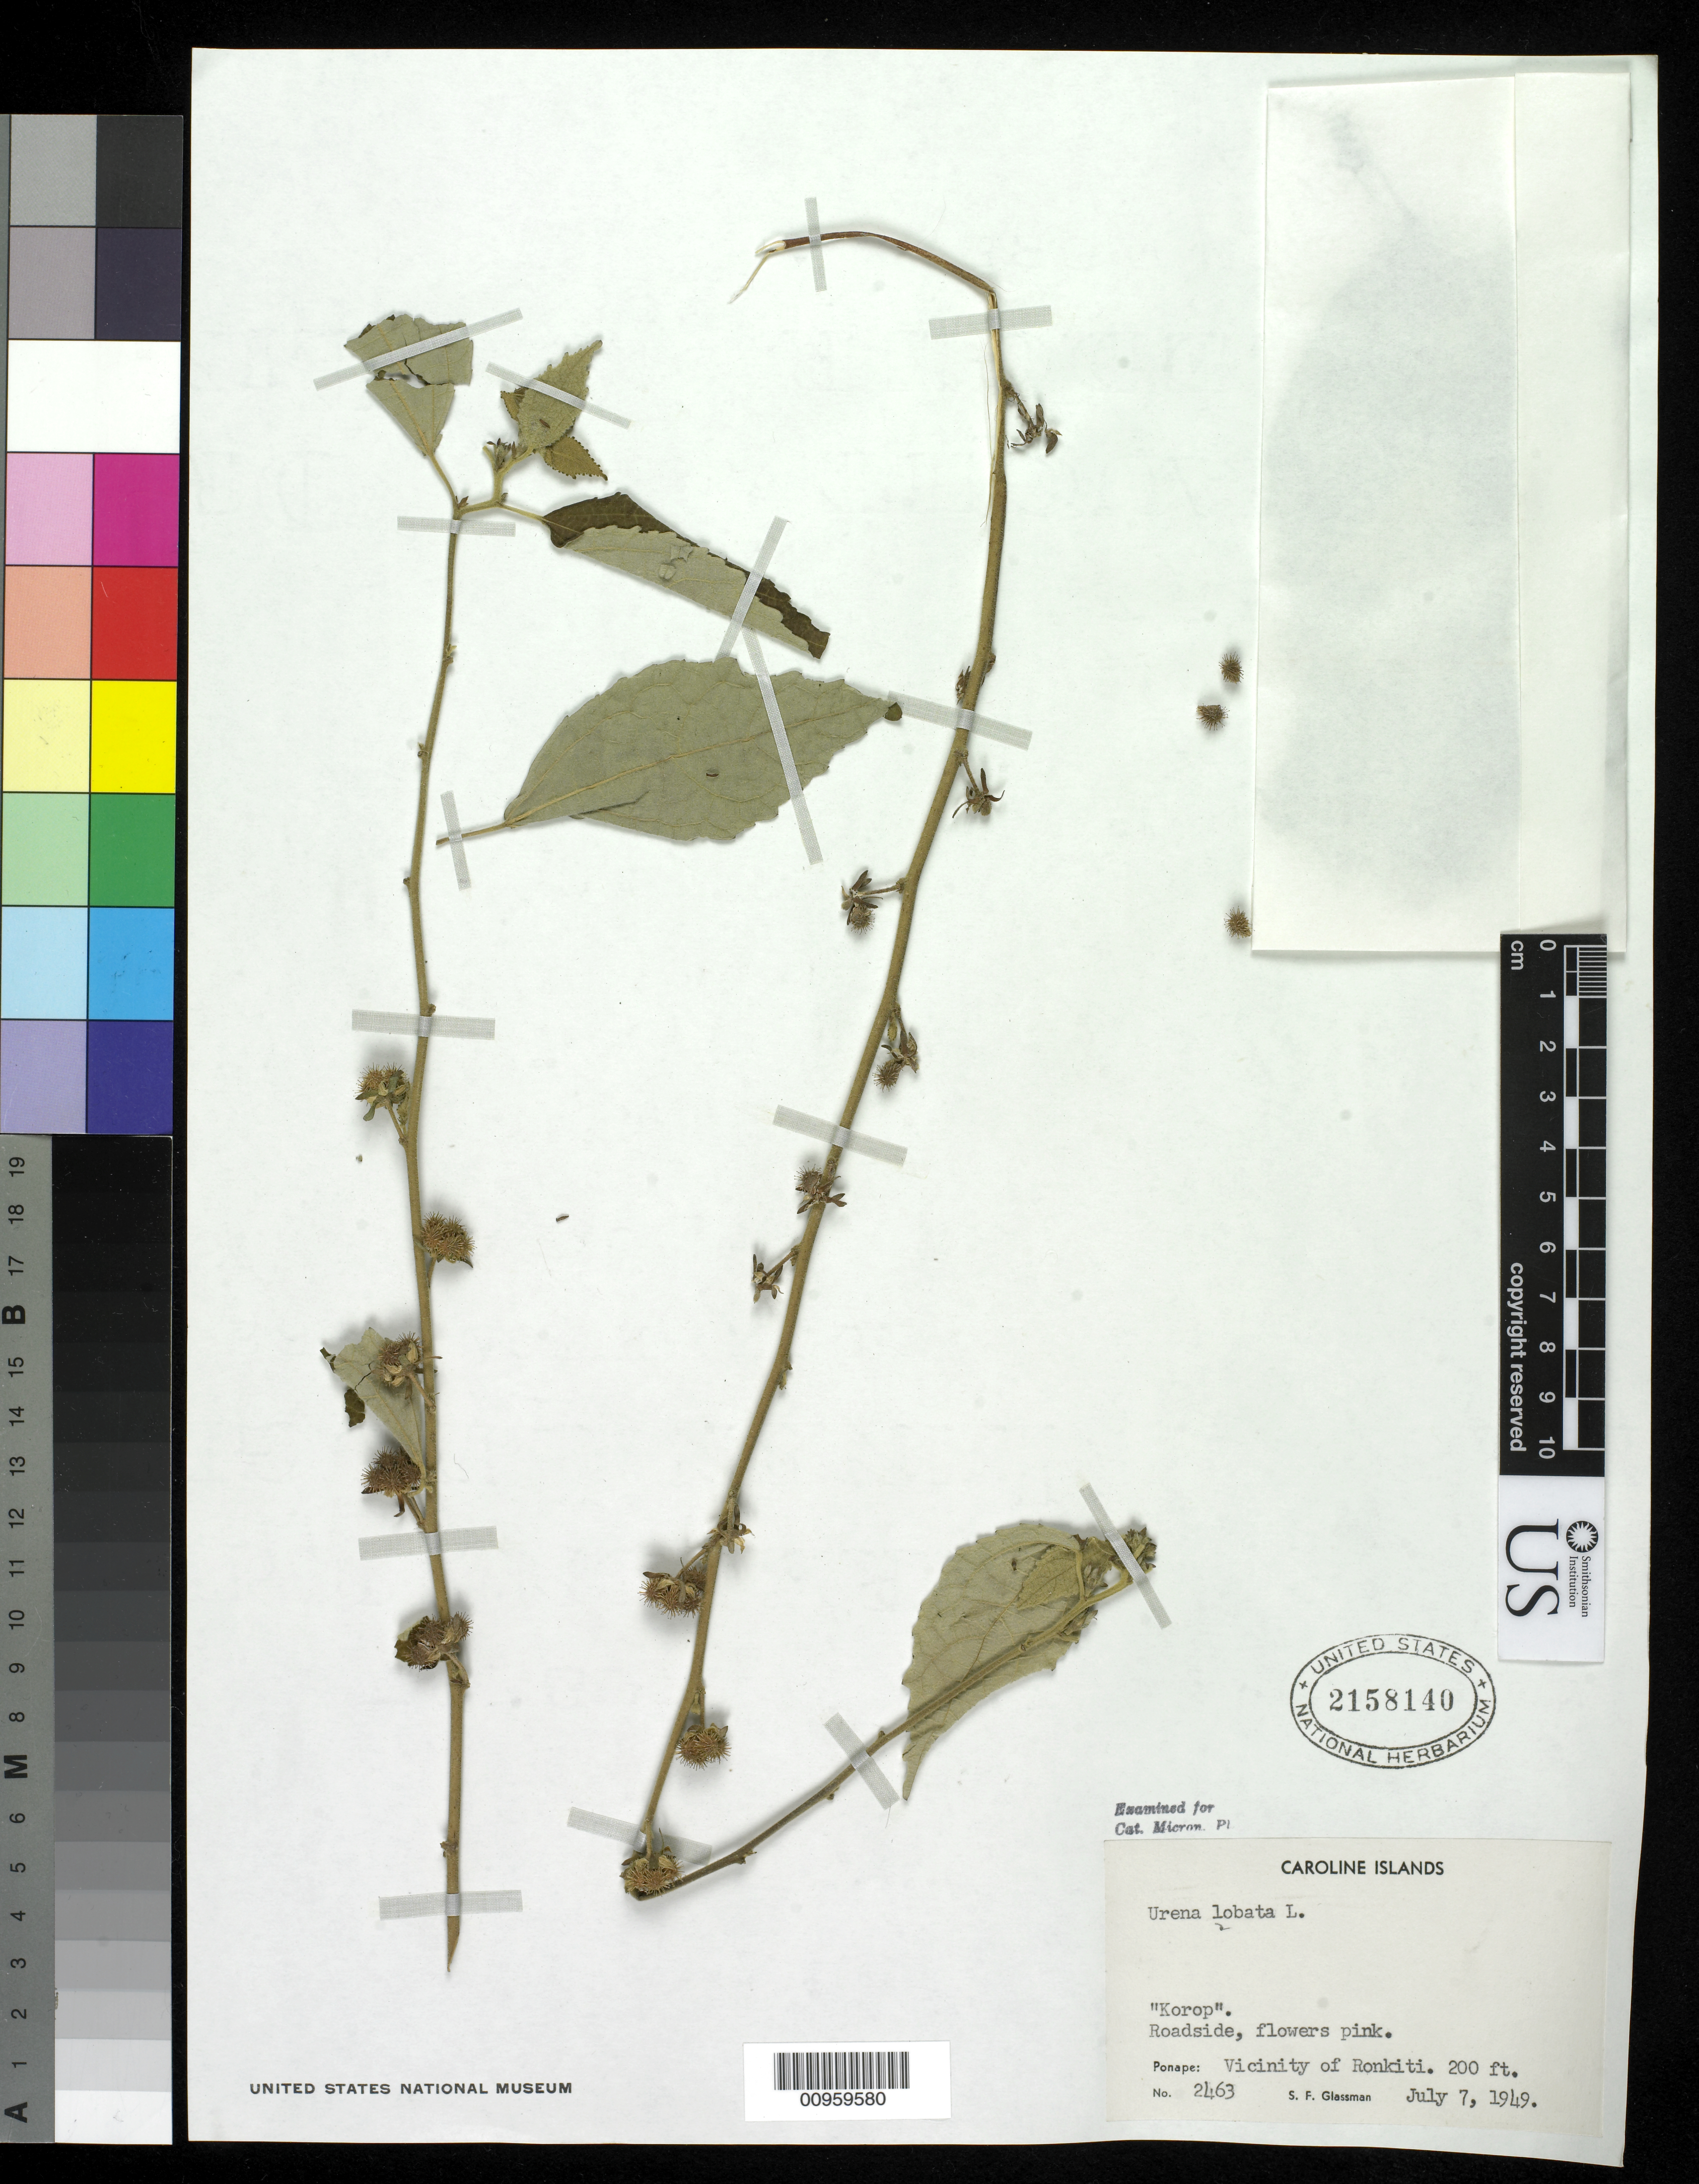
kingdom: Plantae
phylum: Tracheophyta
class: Magnoliopsida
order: Malvales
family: Malvaceae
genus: Urena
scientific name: Urena lobata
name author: L.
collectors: S. F. Glassman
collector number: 2463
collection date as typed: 07 Jul 1949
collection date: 1949-07-07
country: Micronesia, Federated States of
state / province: Pohnpei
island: Pohnpei [Ponape]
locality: Ronkiti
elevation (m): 61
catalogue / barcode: US 2158140